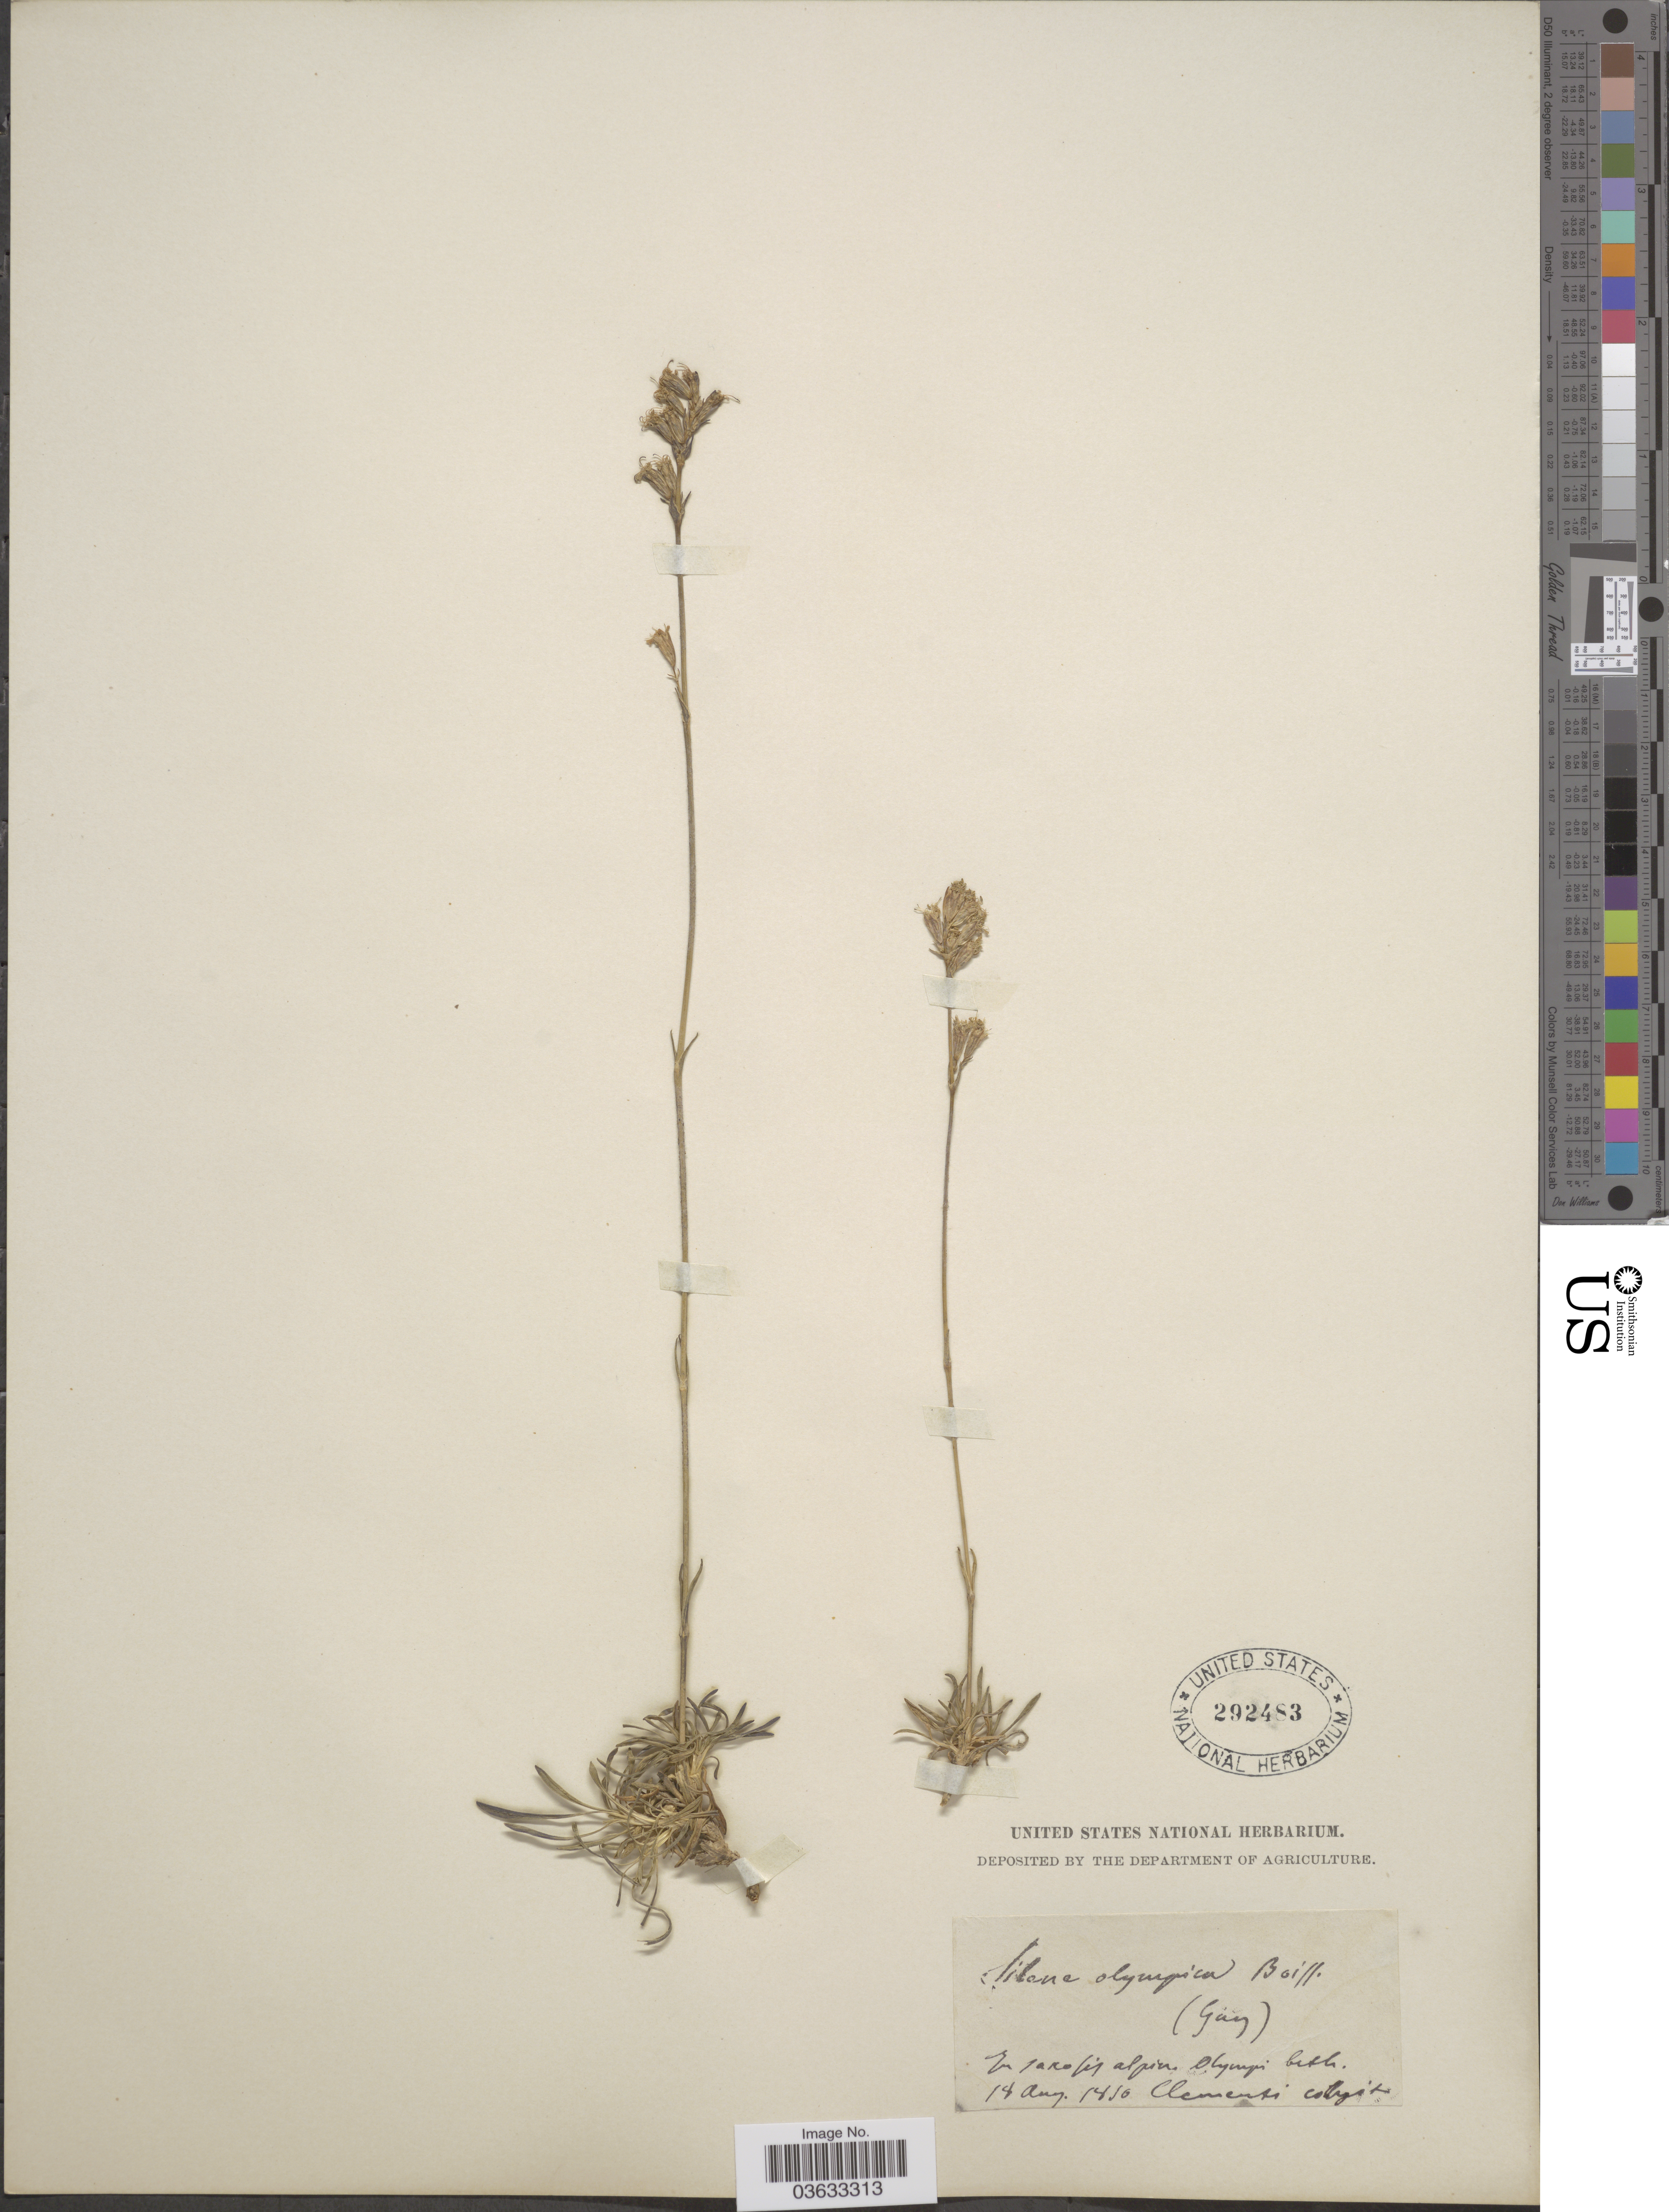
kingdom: Plantae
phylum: Tracheophyta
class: Magnoliopsida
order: Caryophyllales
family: Caryophyllaceae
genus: Silene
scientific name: Silene olympica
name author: Boiss.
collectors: Clementi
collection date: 1810-08-18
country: Turkey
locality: In saxosis alpin. Olympi bith.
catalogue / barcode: US 292483